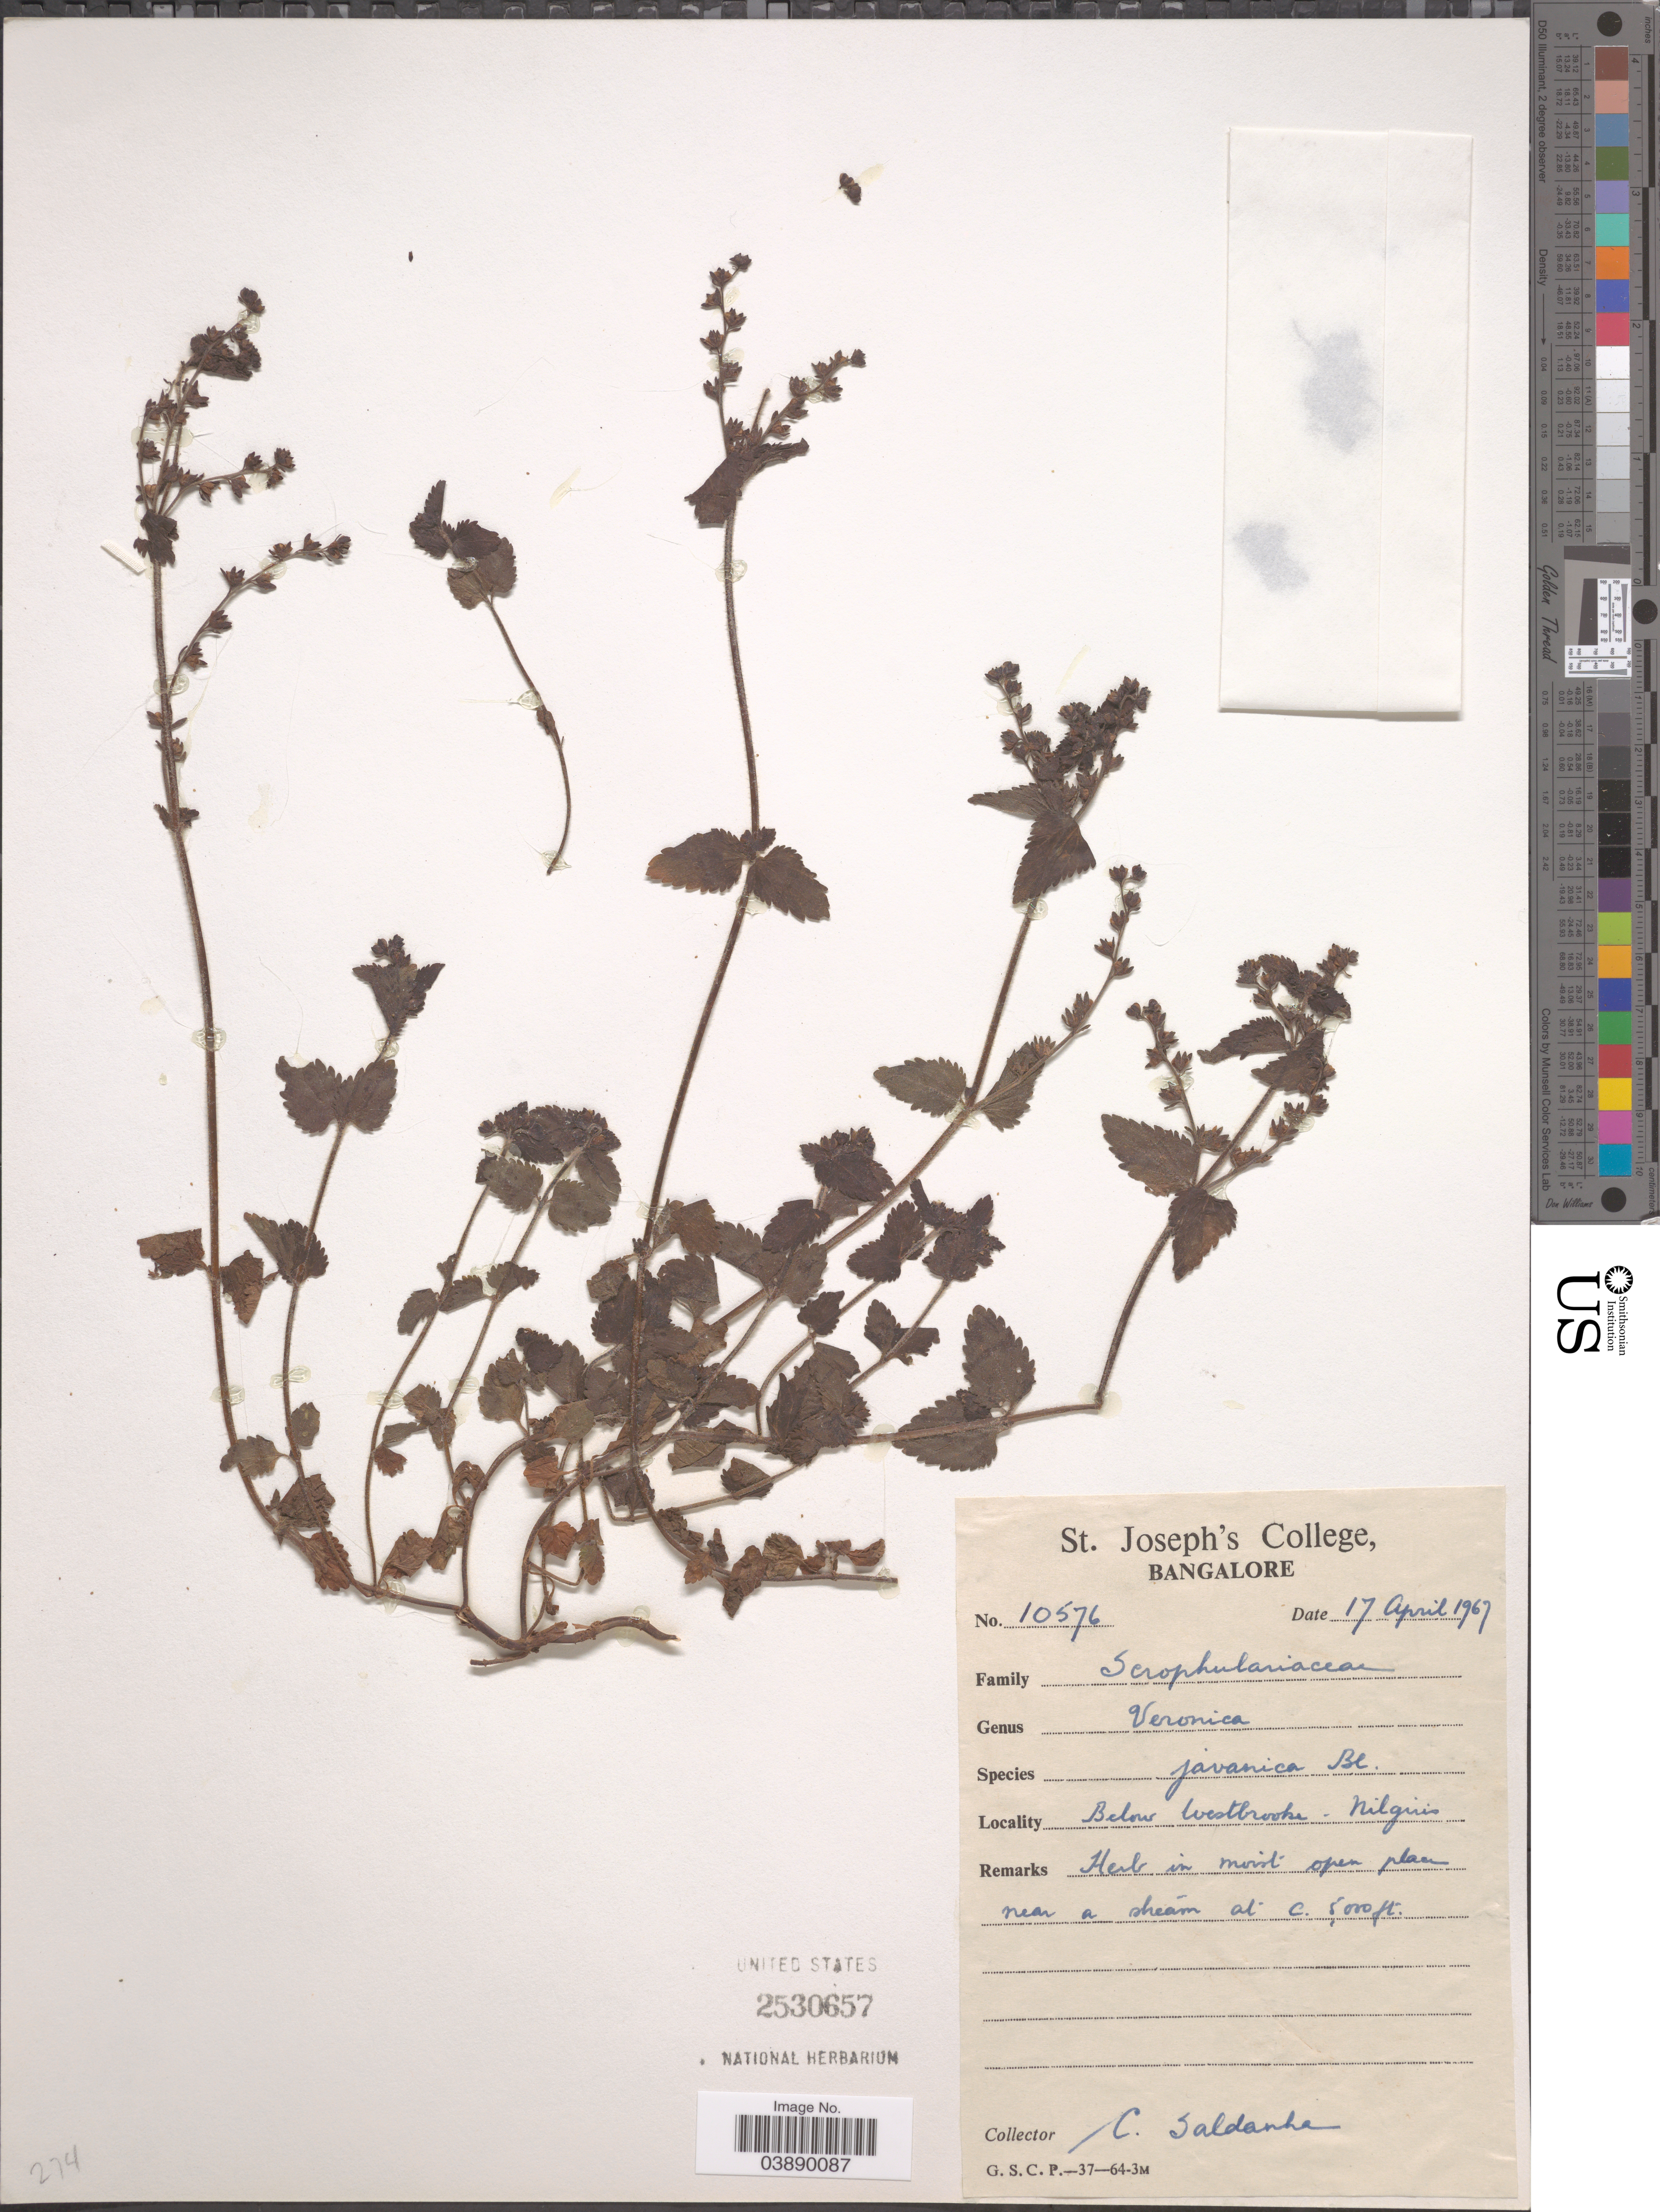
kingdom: Plantae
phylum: Tracheophyta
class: Magnoliopsida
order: Lamiales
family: Plantaginaceae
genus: Veronica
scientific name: Veronica javanica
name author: Blume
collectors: C. Saldanha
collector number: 10576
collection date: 1967-04-17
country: India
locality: Below Westbrooke. Nilgiris.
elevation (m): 1524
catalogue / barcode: US 2530657